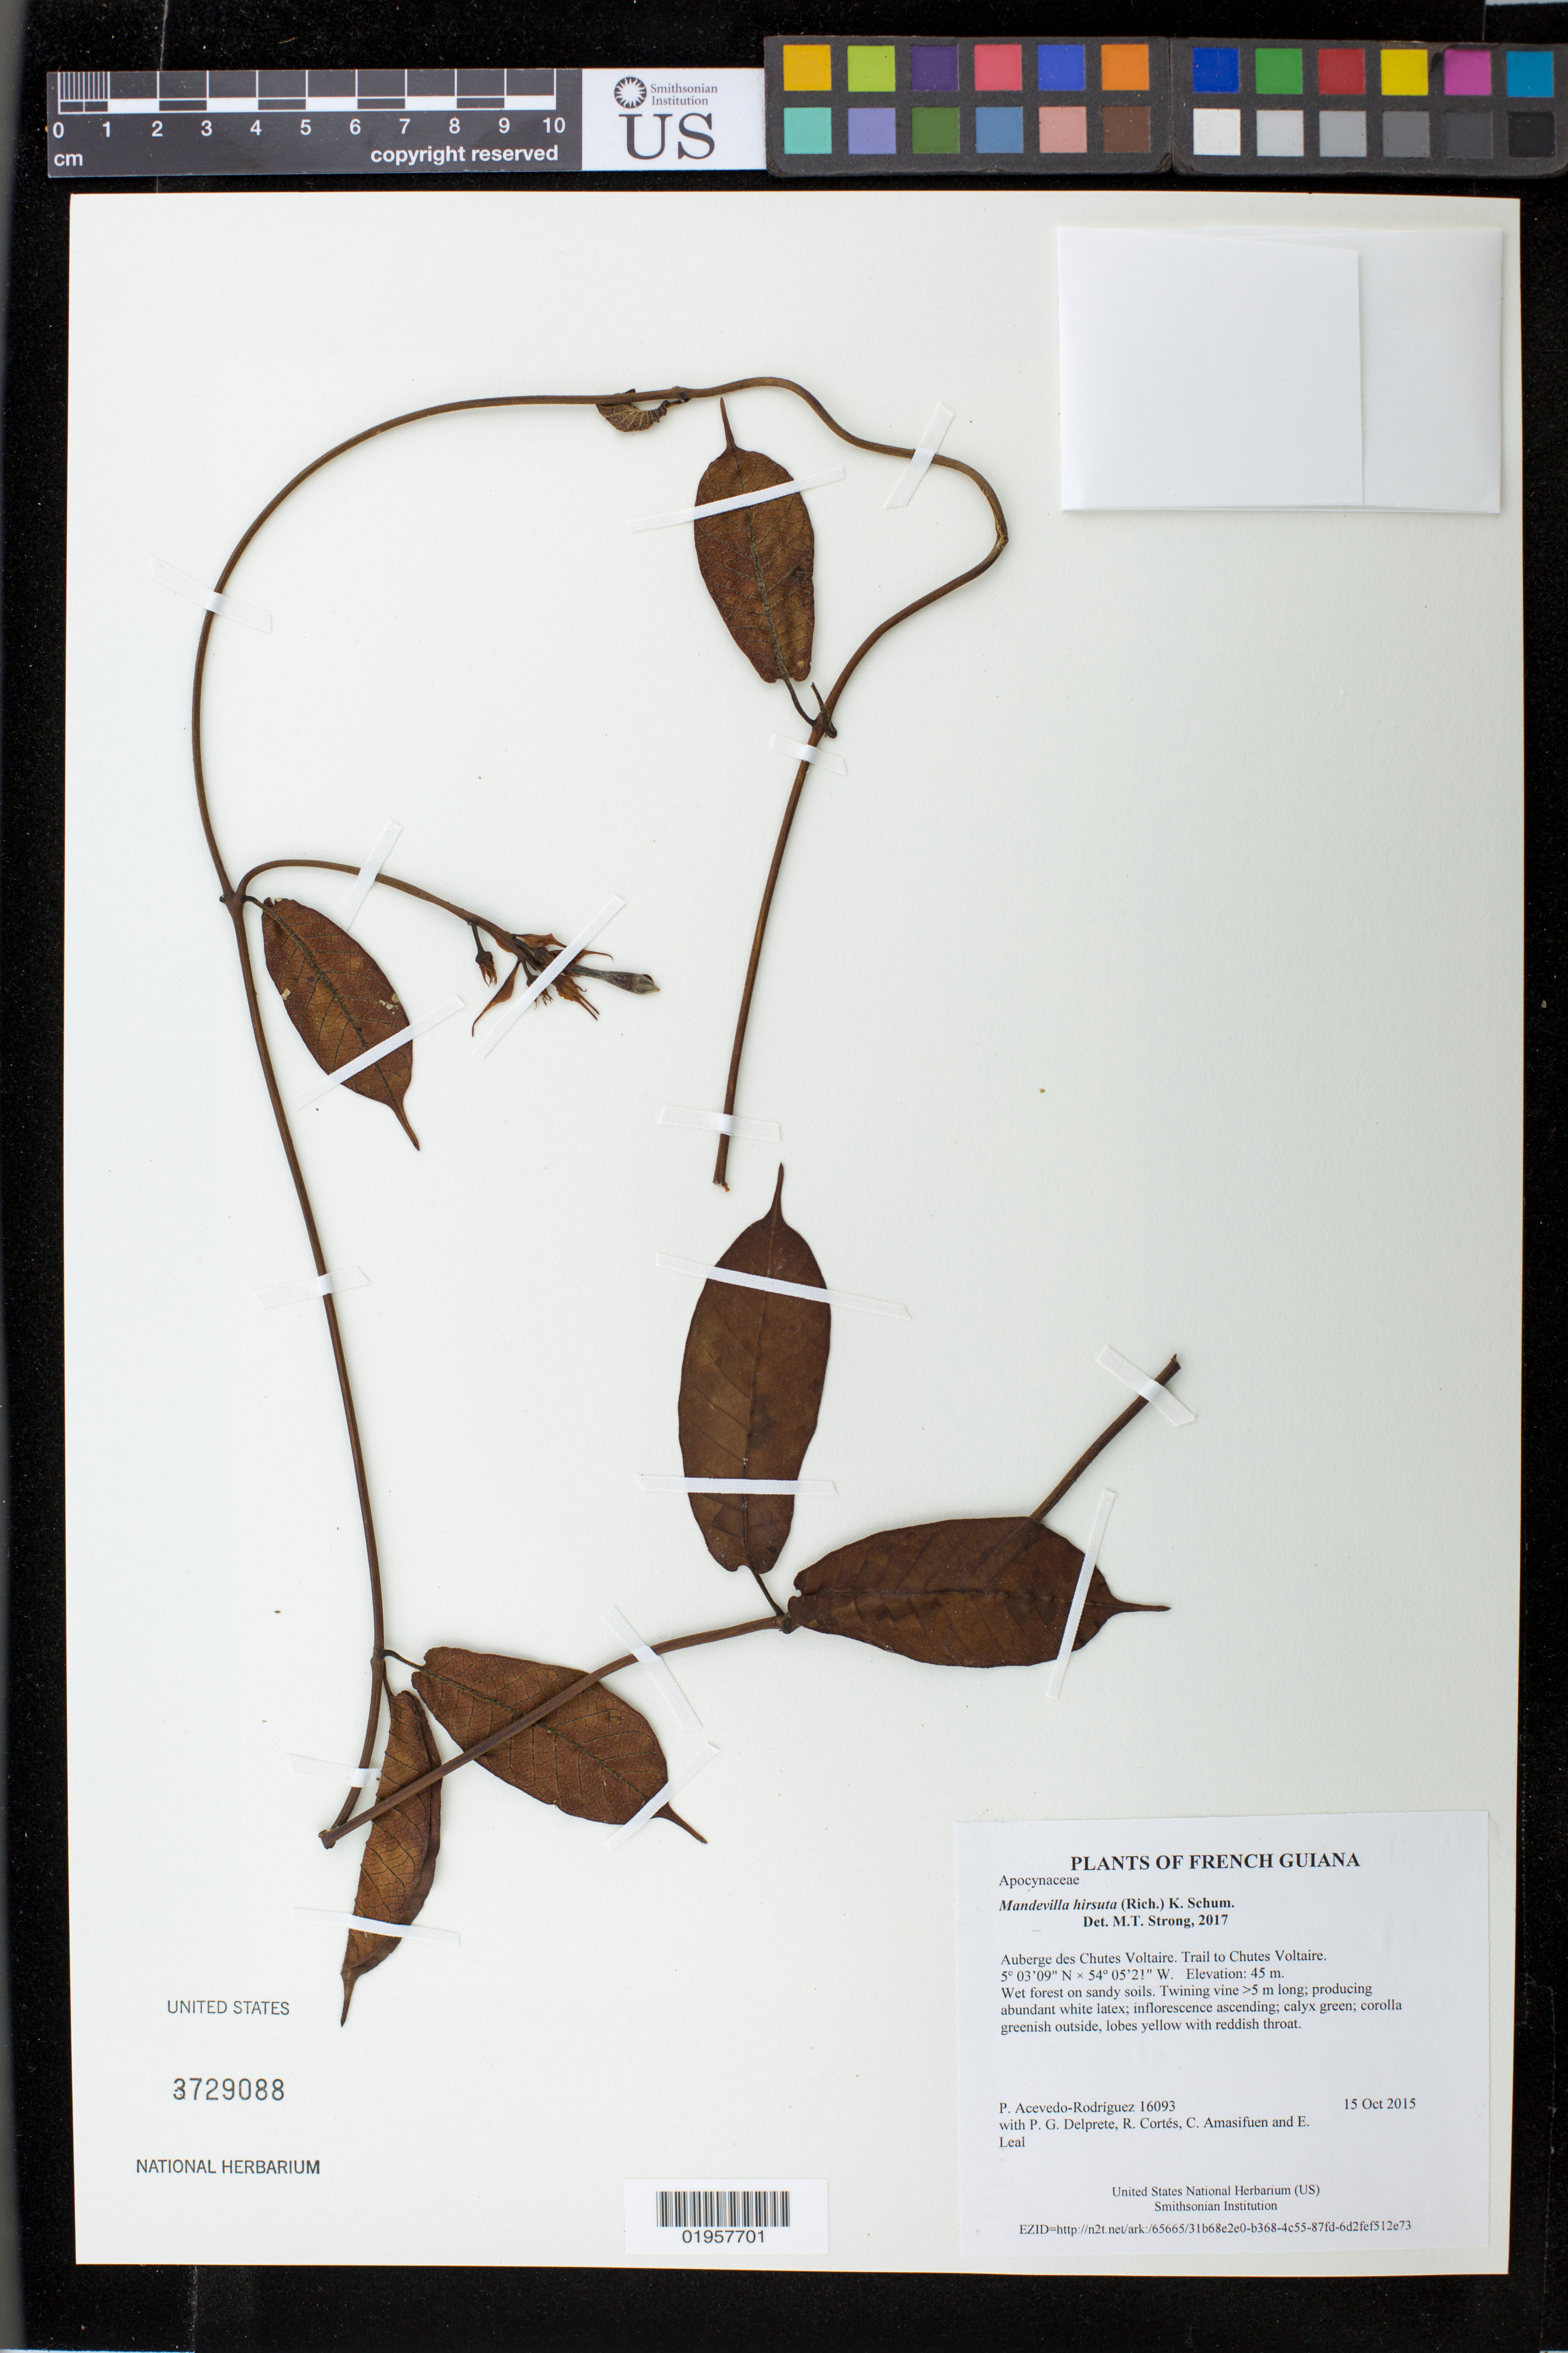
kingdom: Plantae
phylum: Tracheophyta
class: Magnoliopsida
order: Gentianales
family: Apocynaceae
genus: Mandevilla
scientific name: Mandevilla hirsuta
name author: (Rich.) K. Schum.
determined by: Strong, M. T., (US), Smithsonian Institution - National Museum of Natural History (UNITED STATES)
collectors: P. Acevedo-Rodr., P. G. Delprete, R. Cortés, C. Amasifuen & E. Leal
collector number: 16093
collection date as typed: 15 October 2015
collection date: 2015-10-15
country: French Guiana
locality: Auberge des Chutes Voltaire. Trail to Chutes Voltaire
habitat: Wet forest on sandy soils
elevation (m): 45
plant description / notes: US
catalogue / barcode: US 3729088